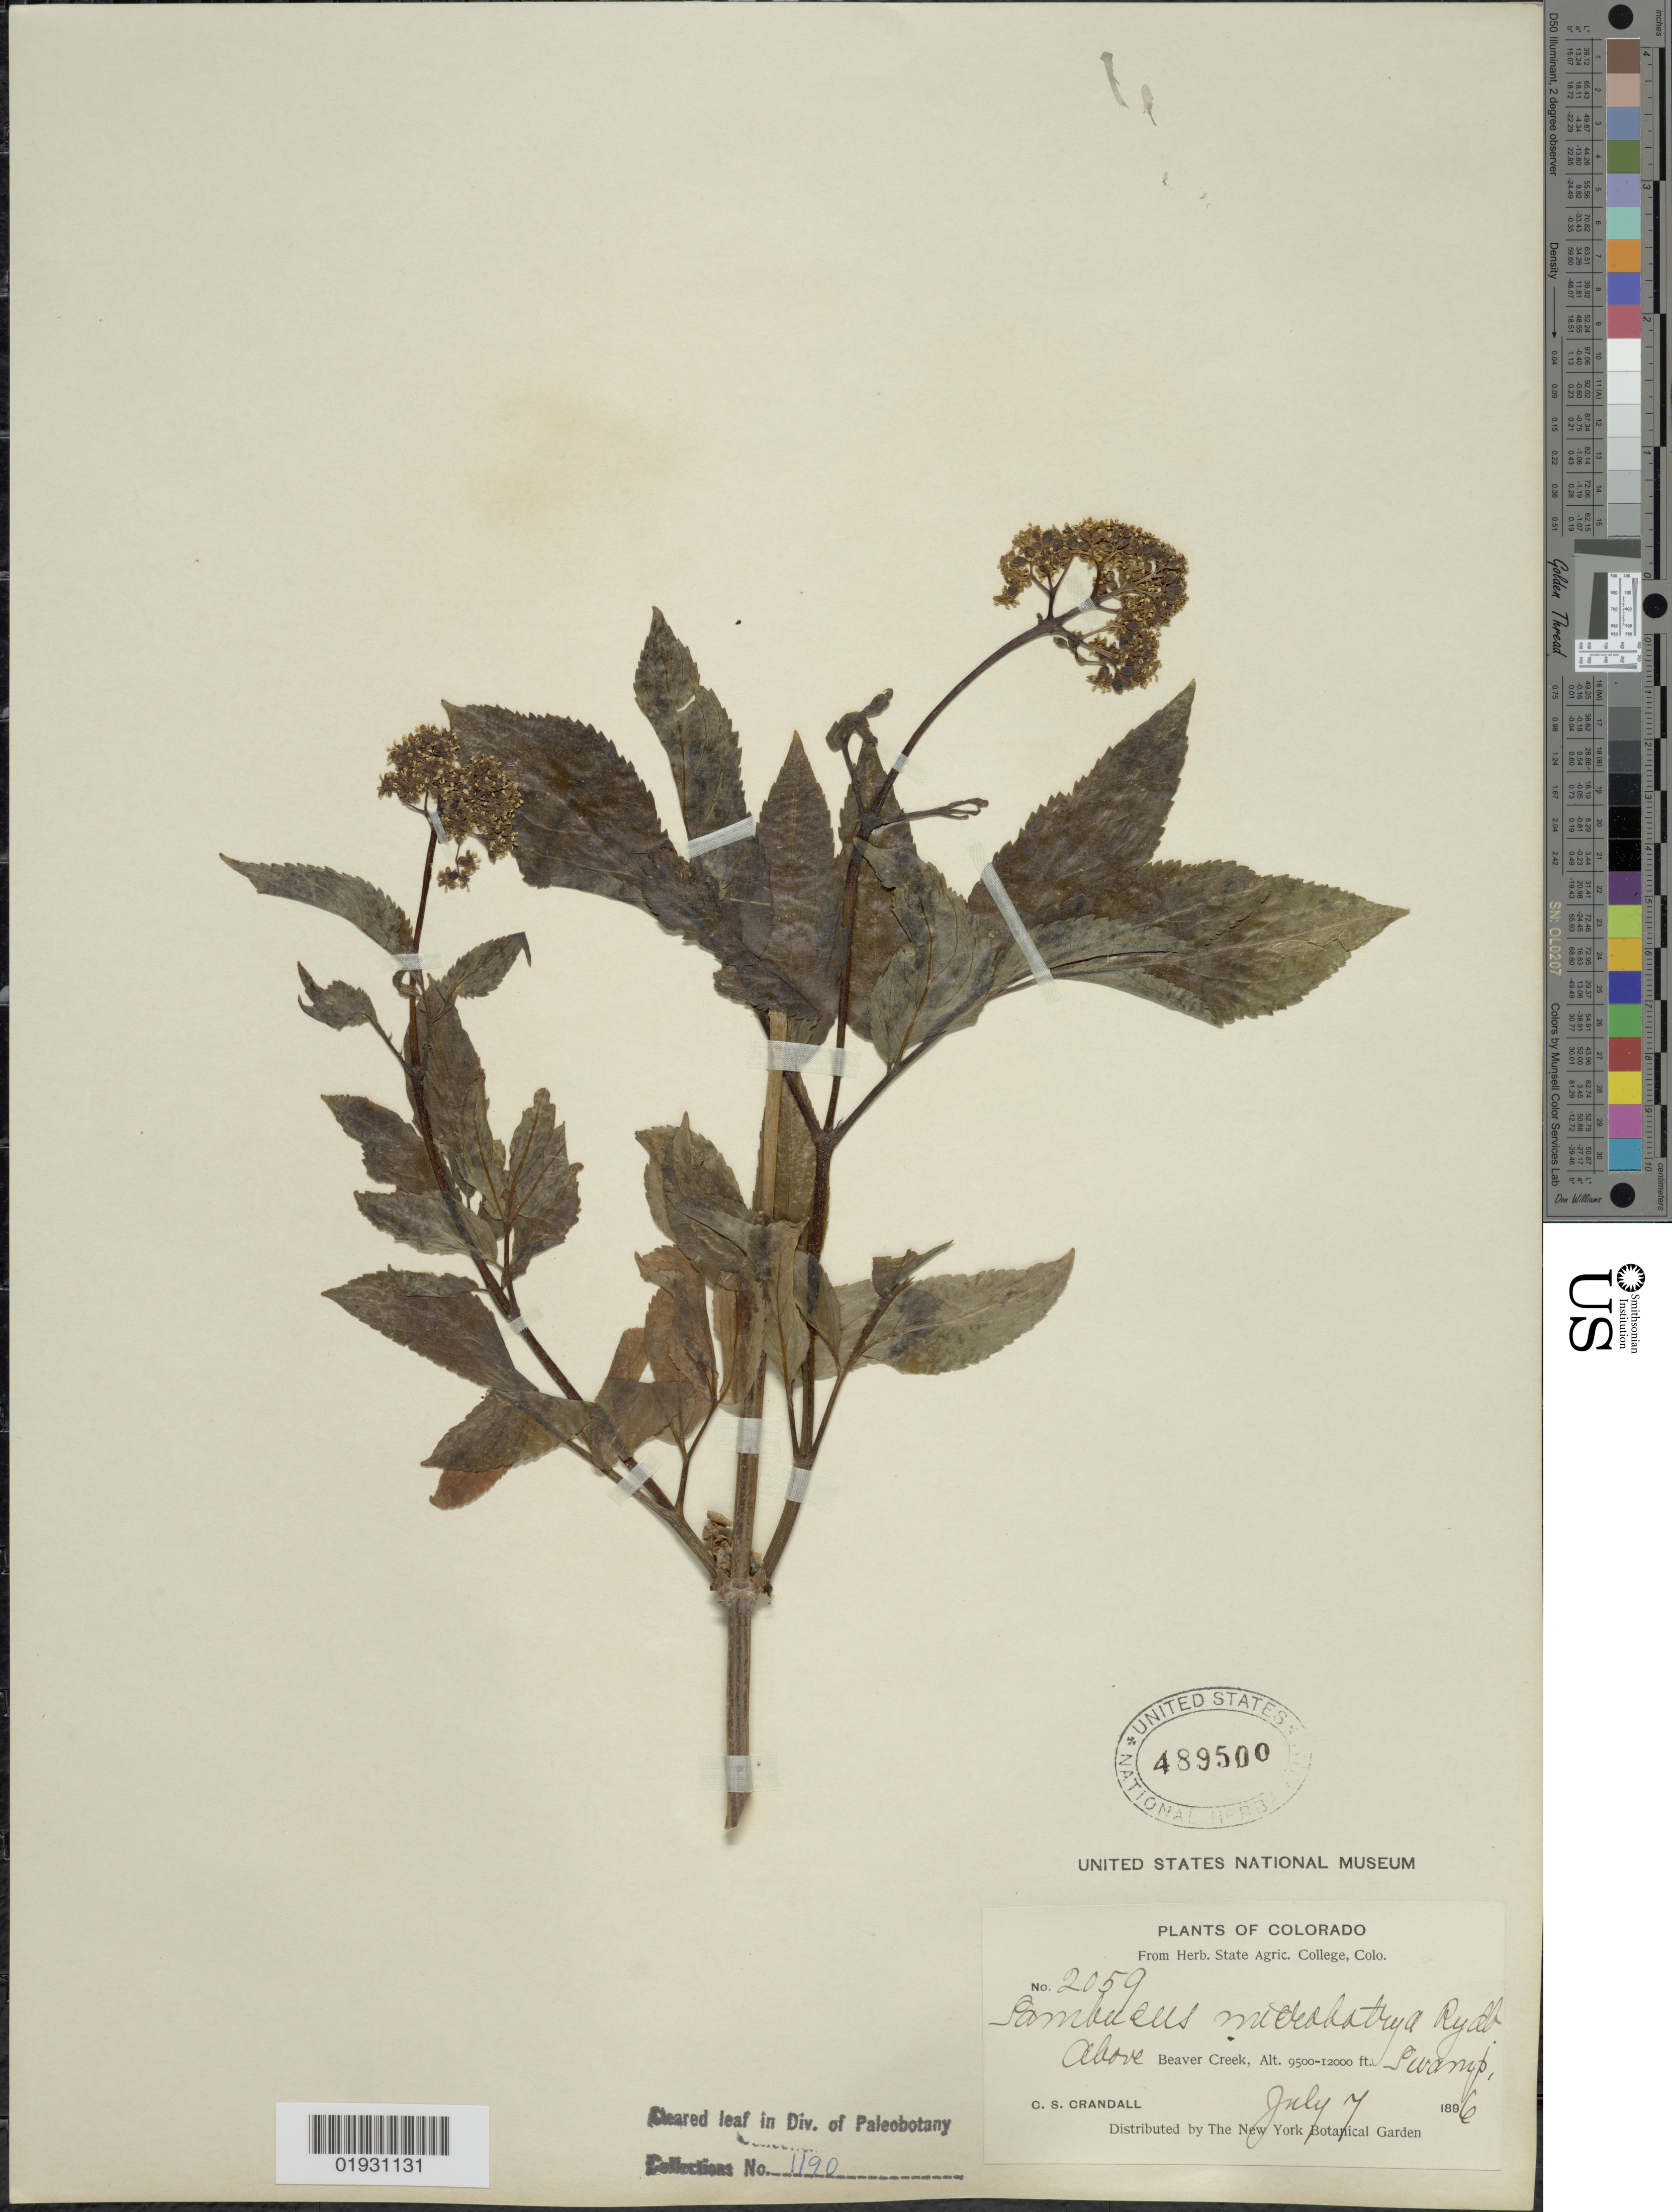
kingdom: Plantae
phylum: Tracheophyta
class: Magnoliopsida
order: Dipsacales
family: Viburnaceae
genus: Sambucus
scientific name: Sambucus microbotrys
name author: Rydb.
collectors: C. Crandall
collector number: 2059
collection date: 1896-09-07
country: United States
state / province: Colorado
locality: Above Beaver Creek.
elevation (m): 2896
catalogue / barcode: US 489500